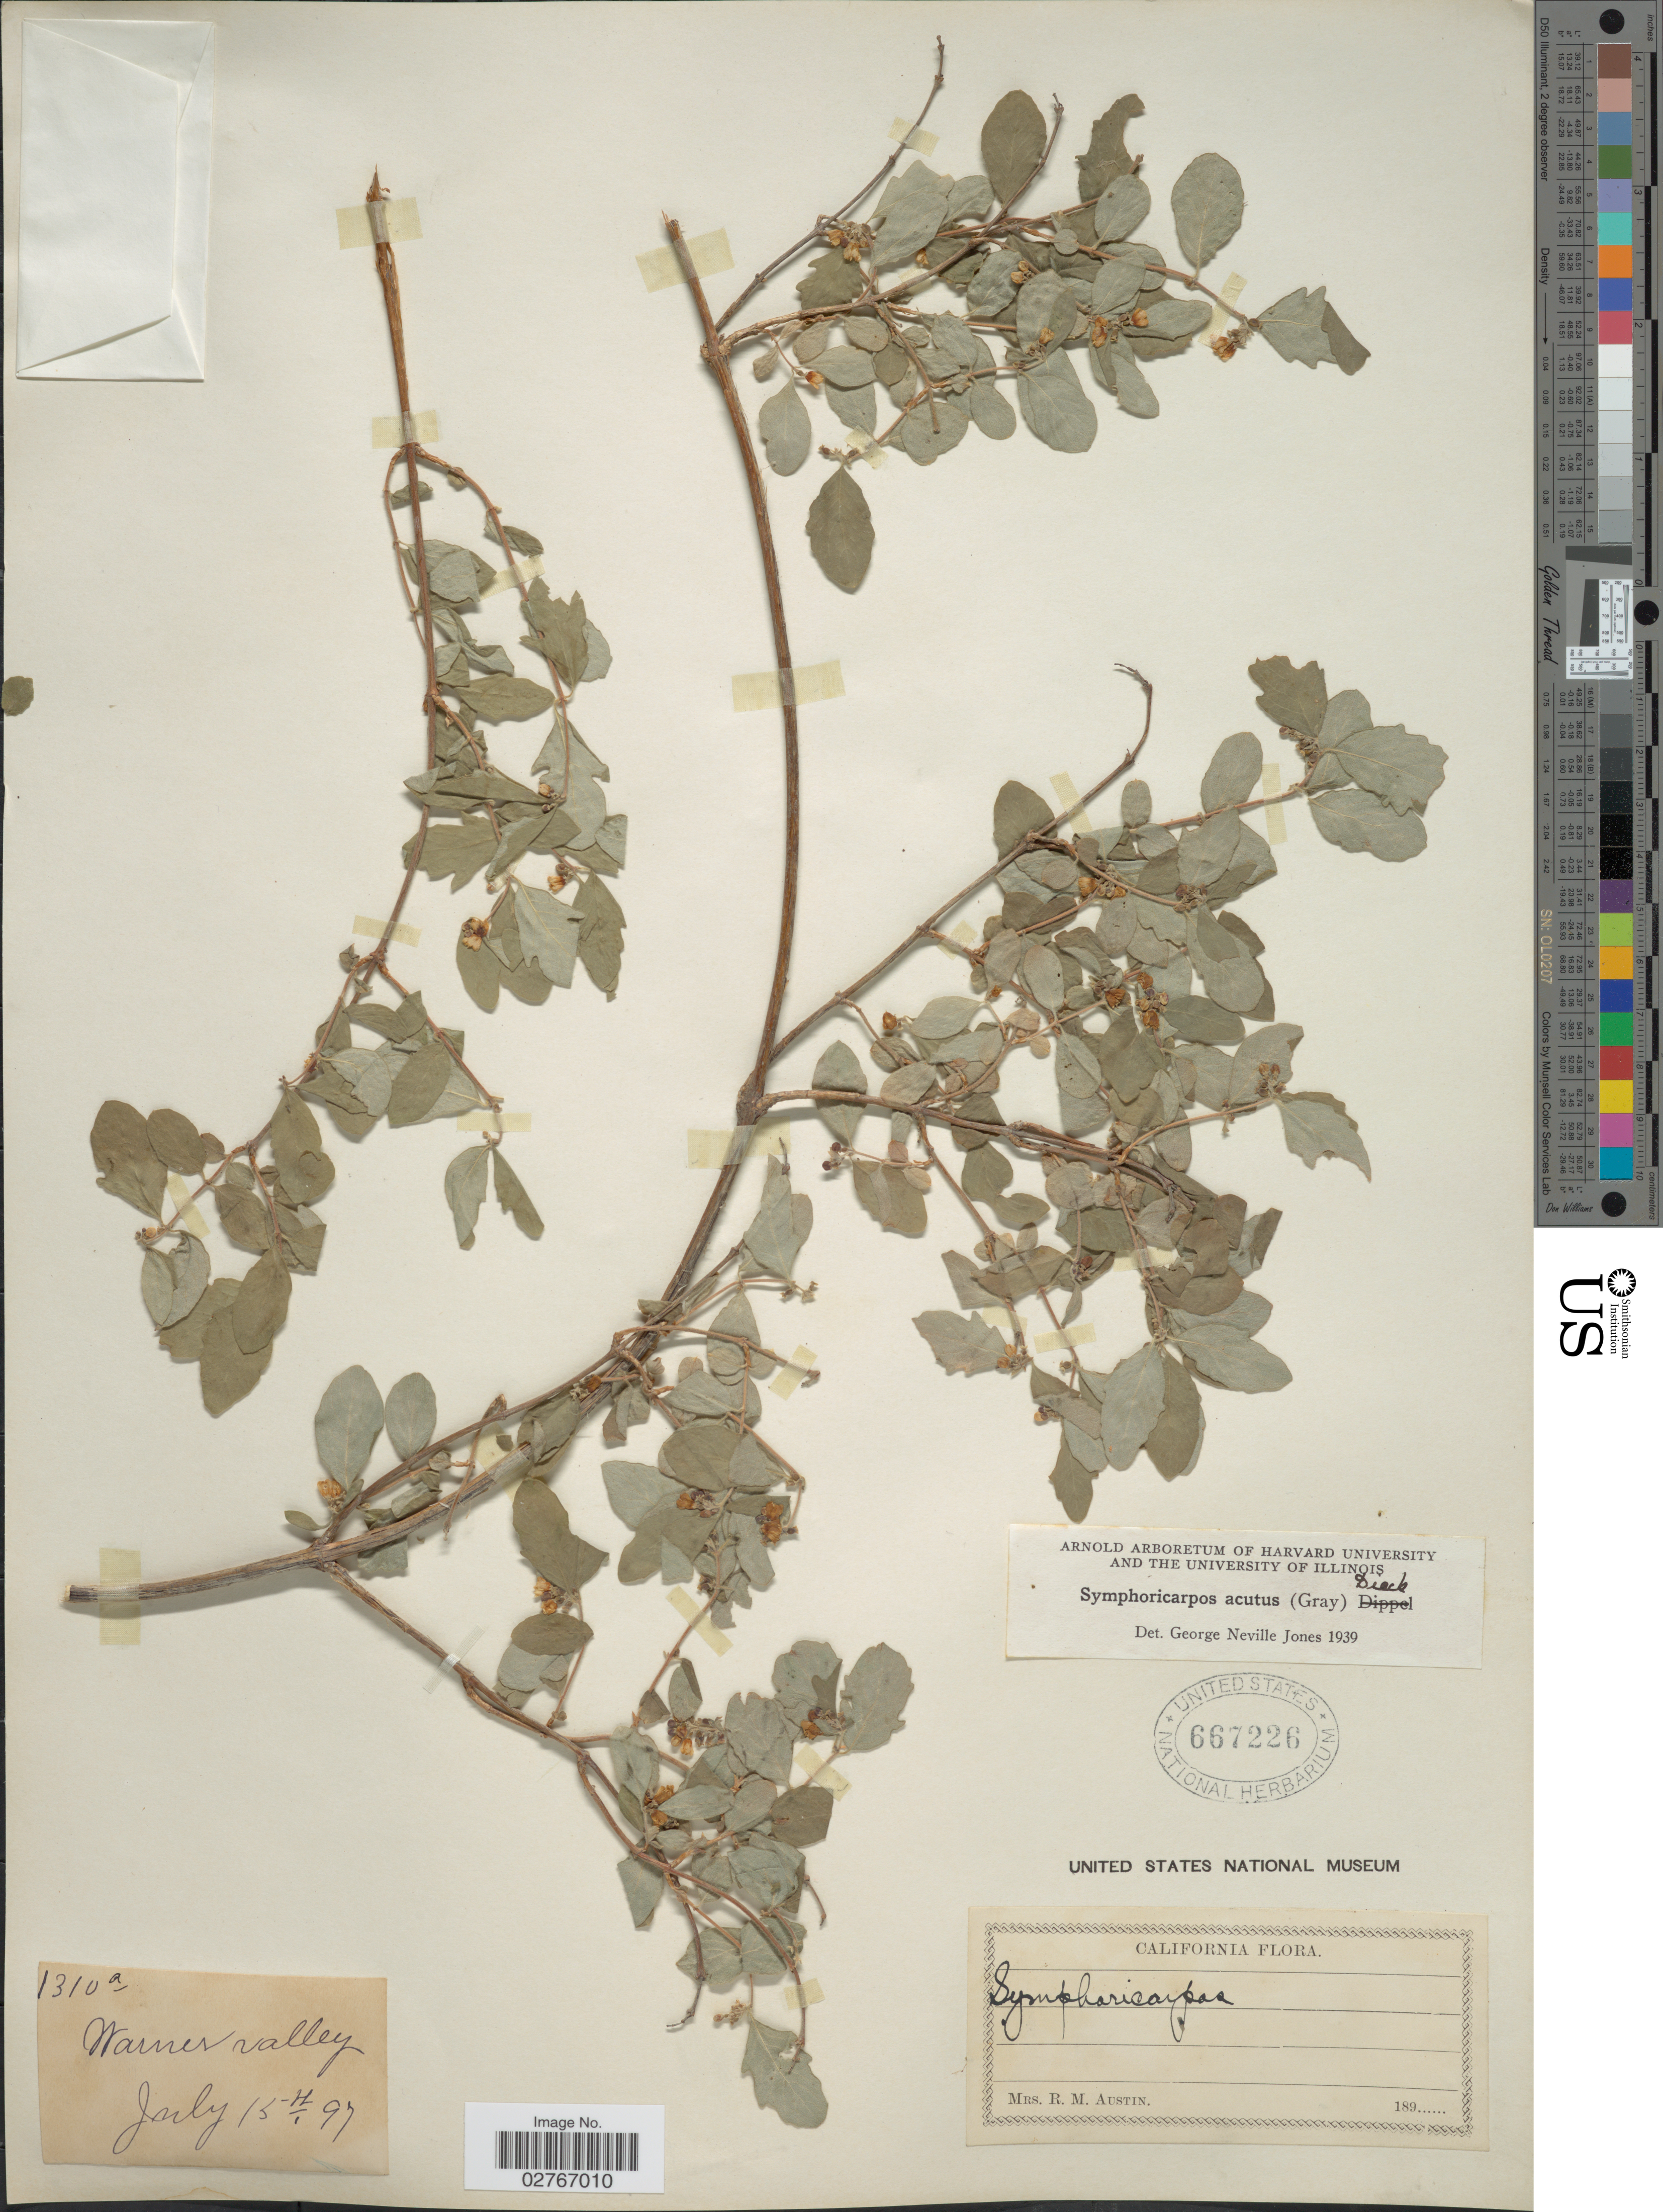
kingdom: Plantae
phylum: Tracheophyta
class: Magnoliopsida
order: Dipsacales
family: Caprifoliaceae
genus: Symphoricarpos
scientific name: Symphoricarpos acutus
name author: (A. Gray) Dieck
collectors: R. Austin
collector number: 1310a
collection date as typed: Transcribed d/m/y: 15/7/97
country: United States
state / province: California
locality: Warner valley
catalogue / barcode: US 667226